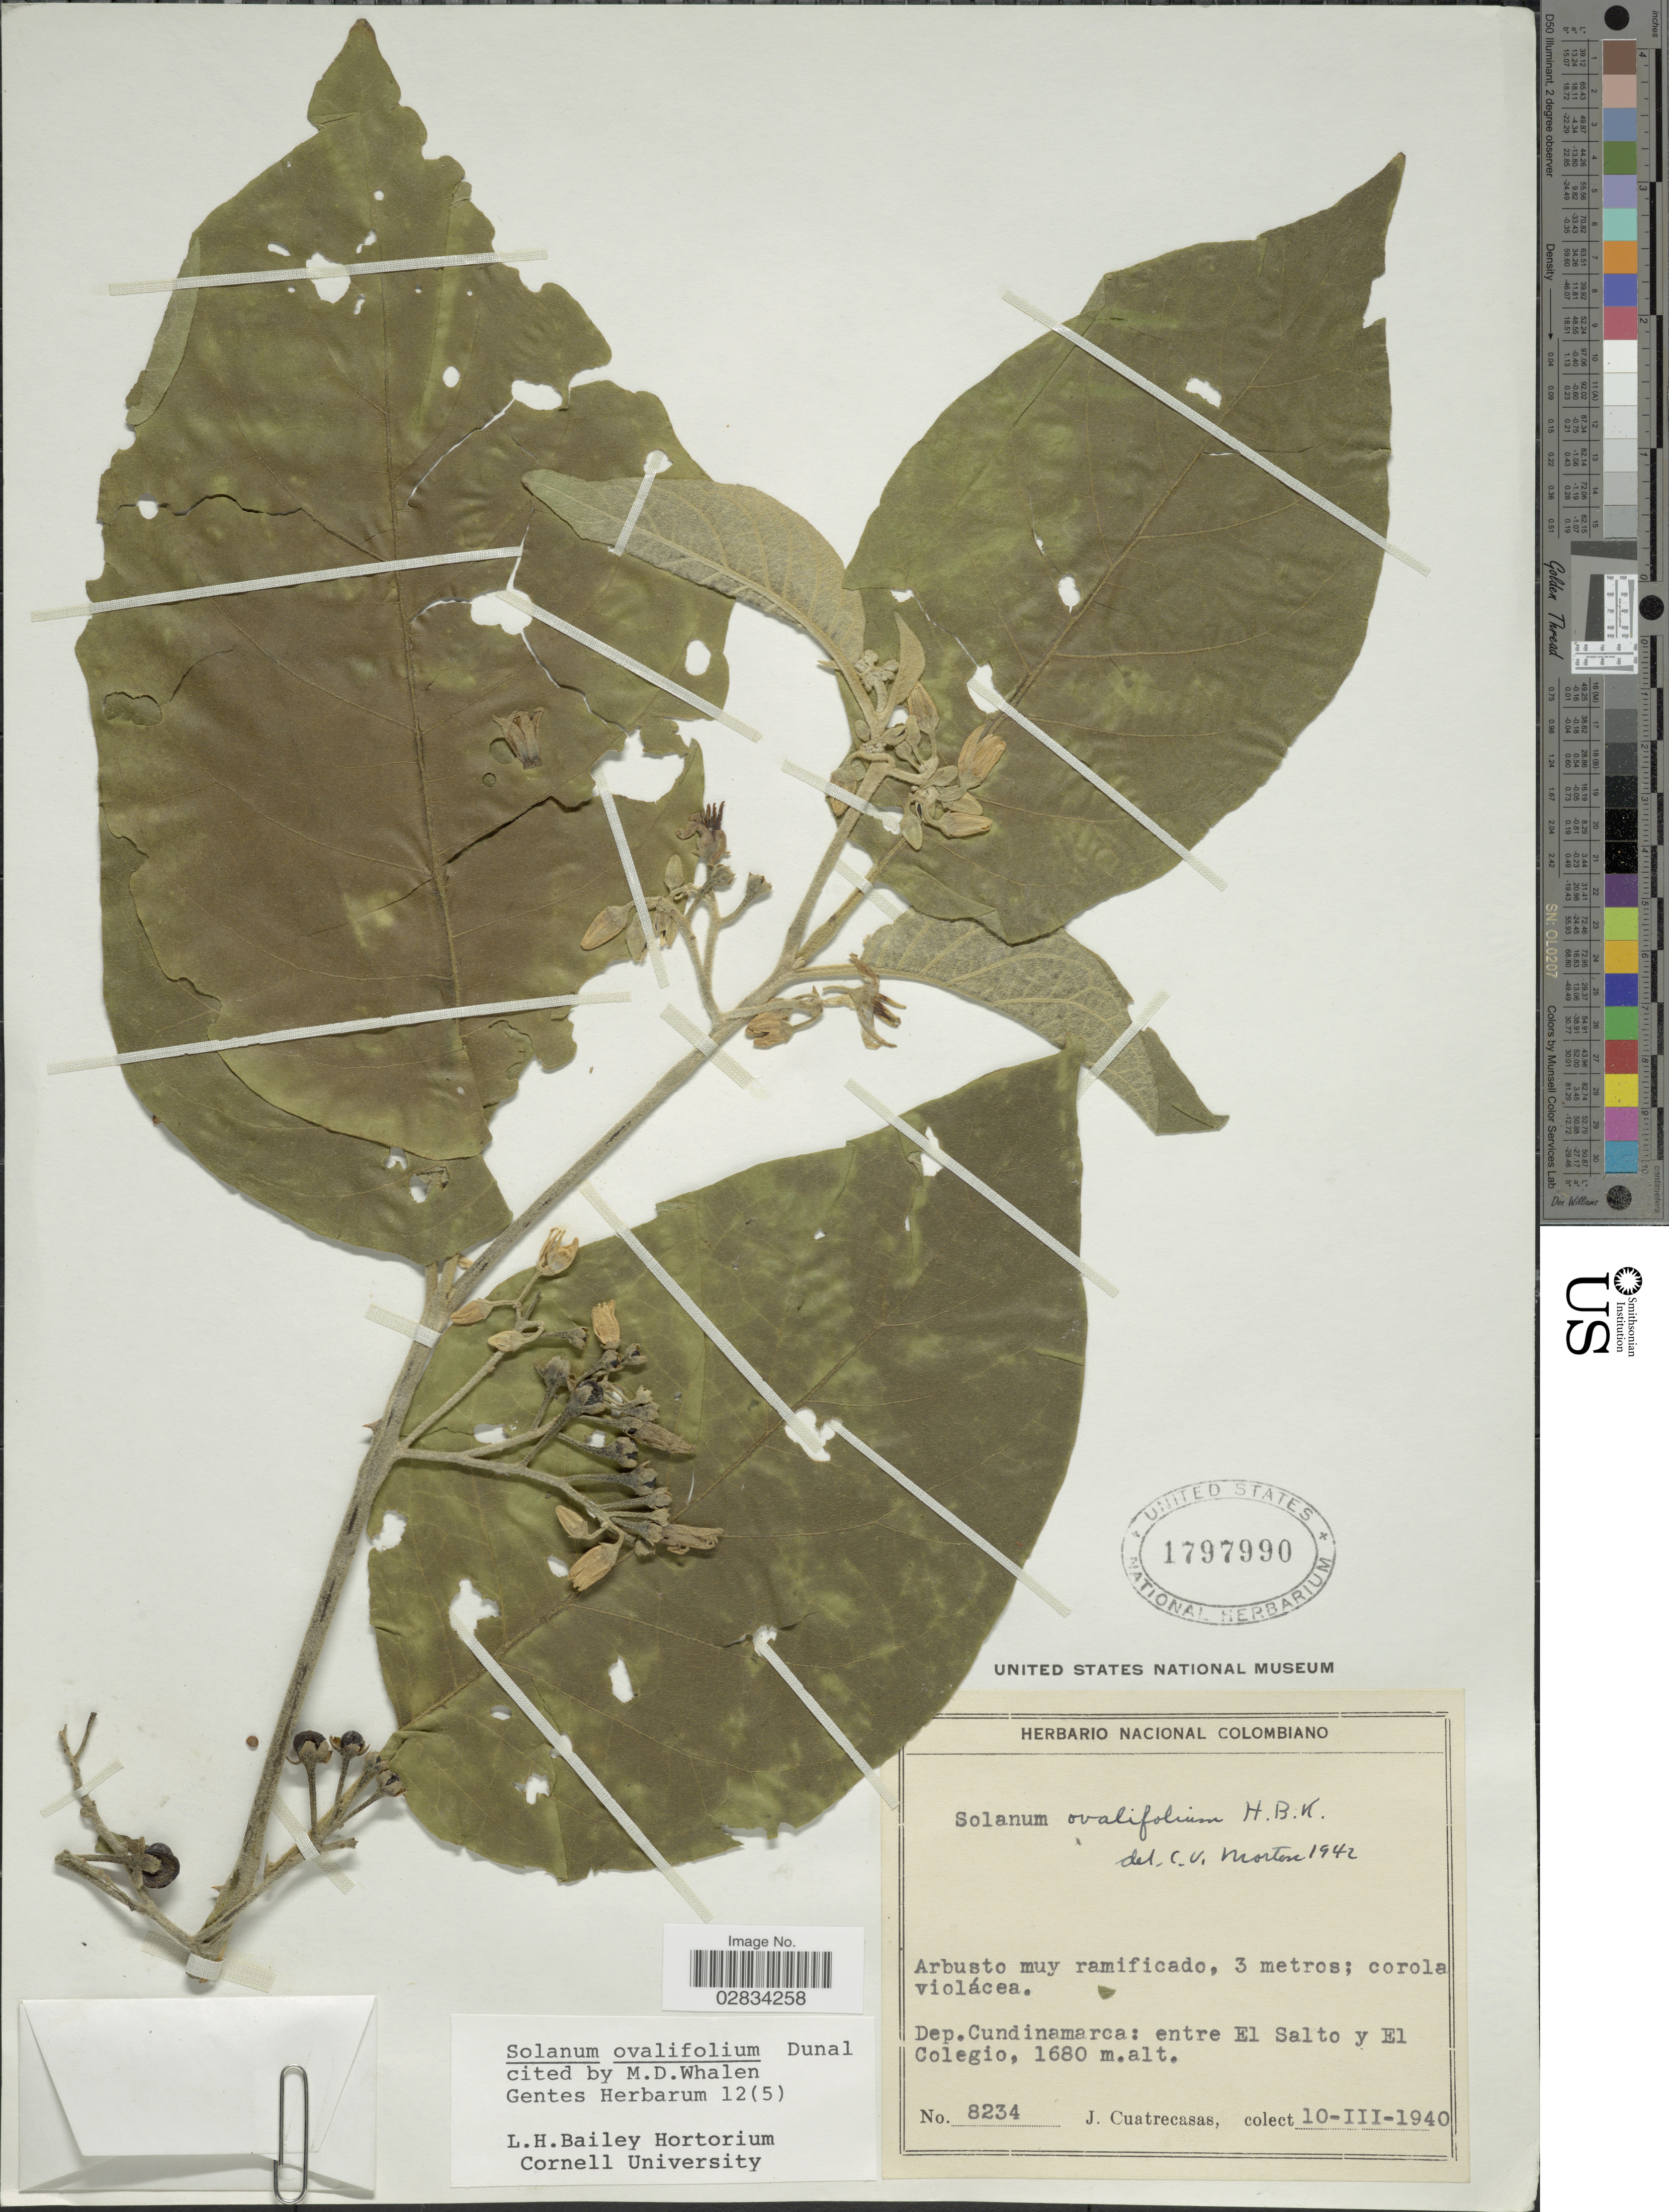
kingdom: Plantae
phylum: Tracheophyta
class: Magnoliopsida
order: Solanales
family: Solanaceae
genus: Solanum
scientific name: Solanum ovalifolium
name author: Dunal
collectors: J. Cuatrecasas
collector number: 8234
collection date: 1940-03-10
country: Colombia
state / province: Cundinamarca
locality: Dep. Cundinamarca: entre El Salto y El Colegio.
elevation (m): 1680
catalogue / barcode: US 1797990